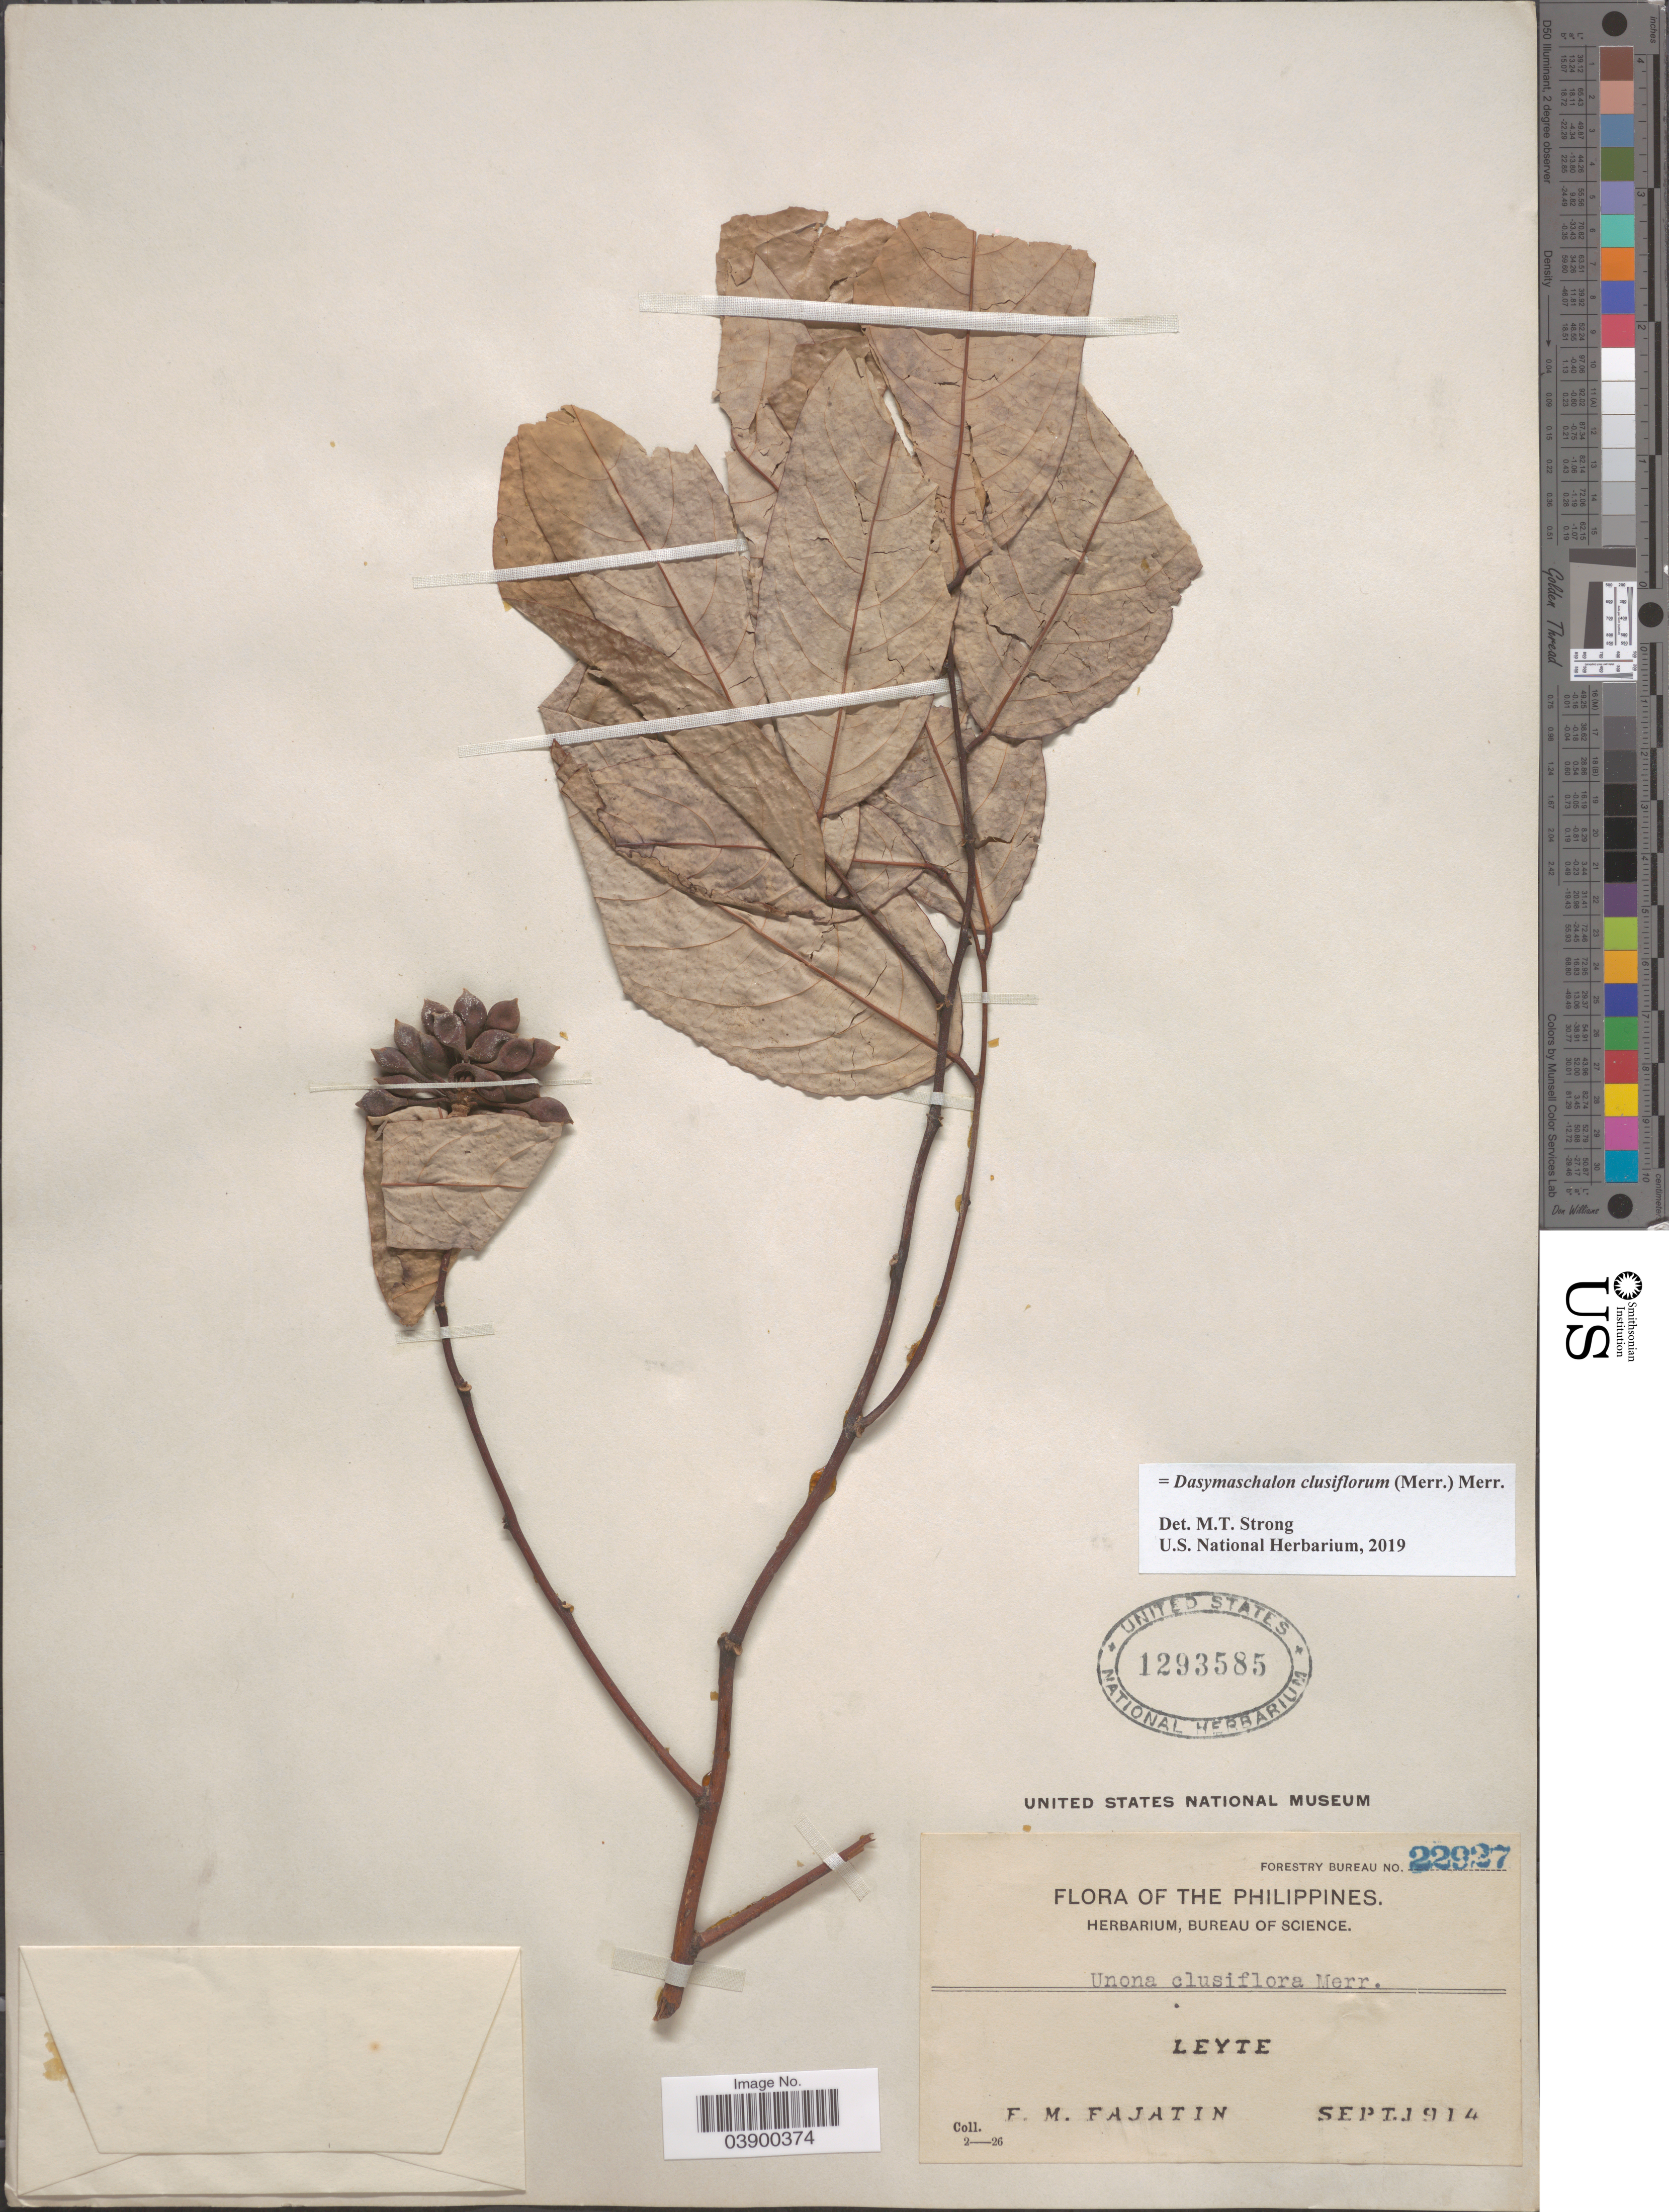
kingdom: Plantae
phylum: Tracheophyta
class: Magnoliopsida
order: Magnoliales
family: Annonaceae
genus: Dasymaschalon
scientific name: Dasymaschalon clusiflorum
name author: (Merr.) Merr.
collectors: F. Fajatin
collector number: Forestry Bureau 22927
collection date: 1914-09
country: Philippines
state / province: Eastern Visayas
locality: Leyte.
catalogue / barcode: US 1293585